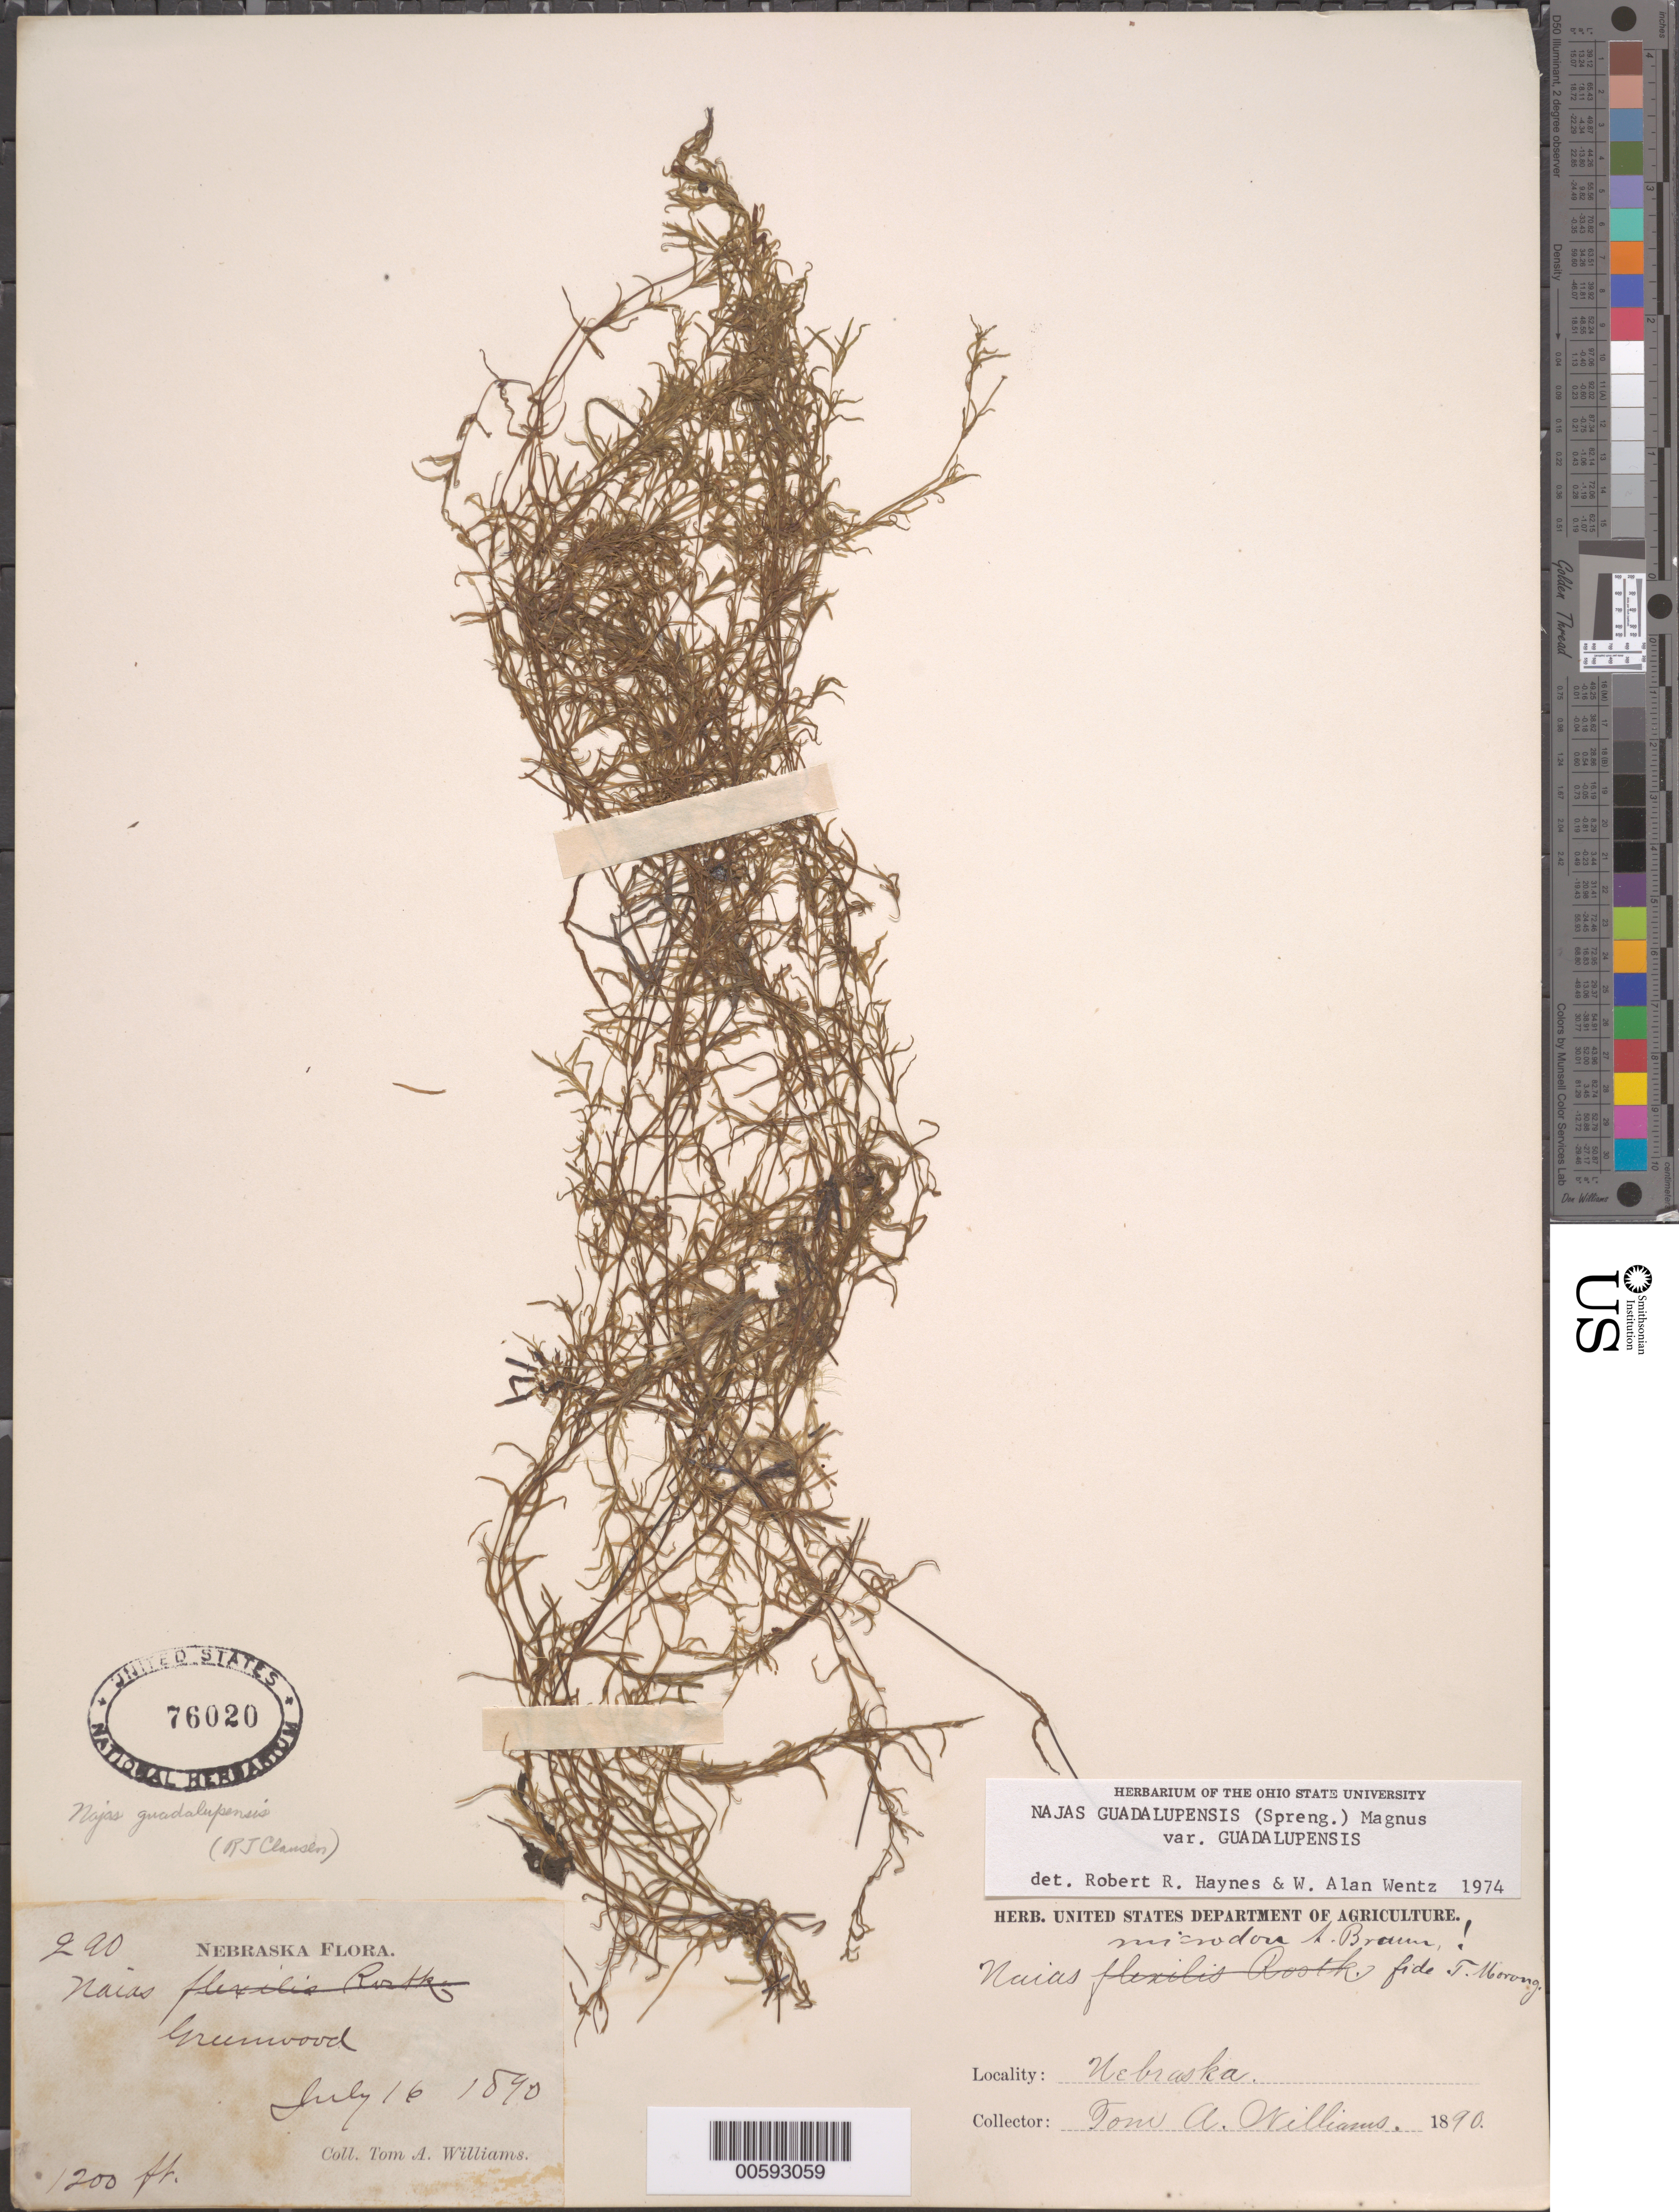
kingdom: Plantae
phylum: Tracheophyta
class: Liliopsida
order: Alismatales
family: Hydrocharitaceae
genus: Najas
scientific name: Najas guadalupensis var. guadalupensis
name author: (Spreng.) Magnus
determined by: Haynes, R. R.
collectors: T. A. Williams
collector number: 290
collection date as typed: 16 Jul 1890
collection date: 1890-07-16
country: United States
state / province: Nebraska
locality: Greenwood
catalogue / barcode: US 76020